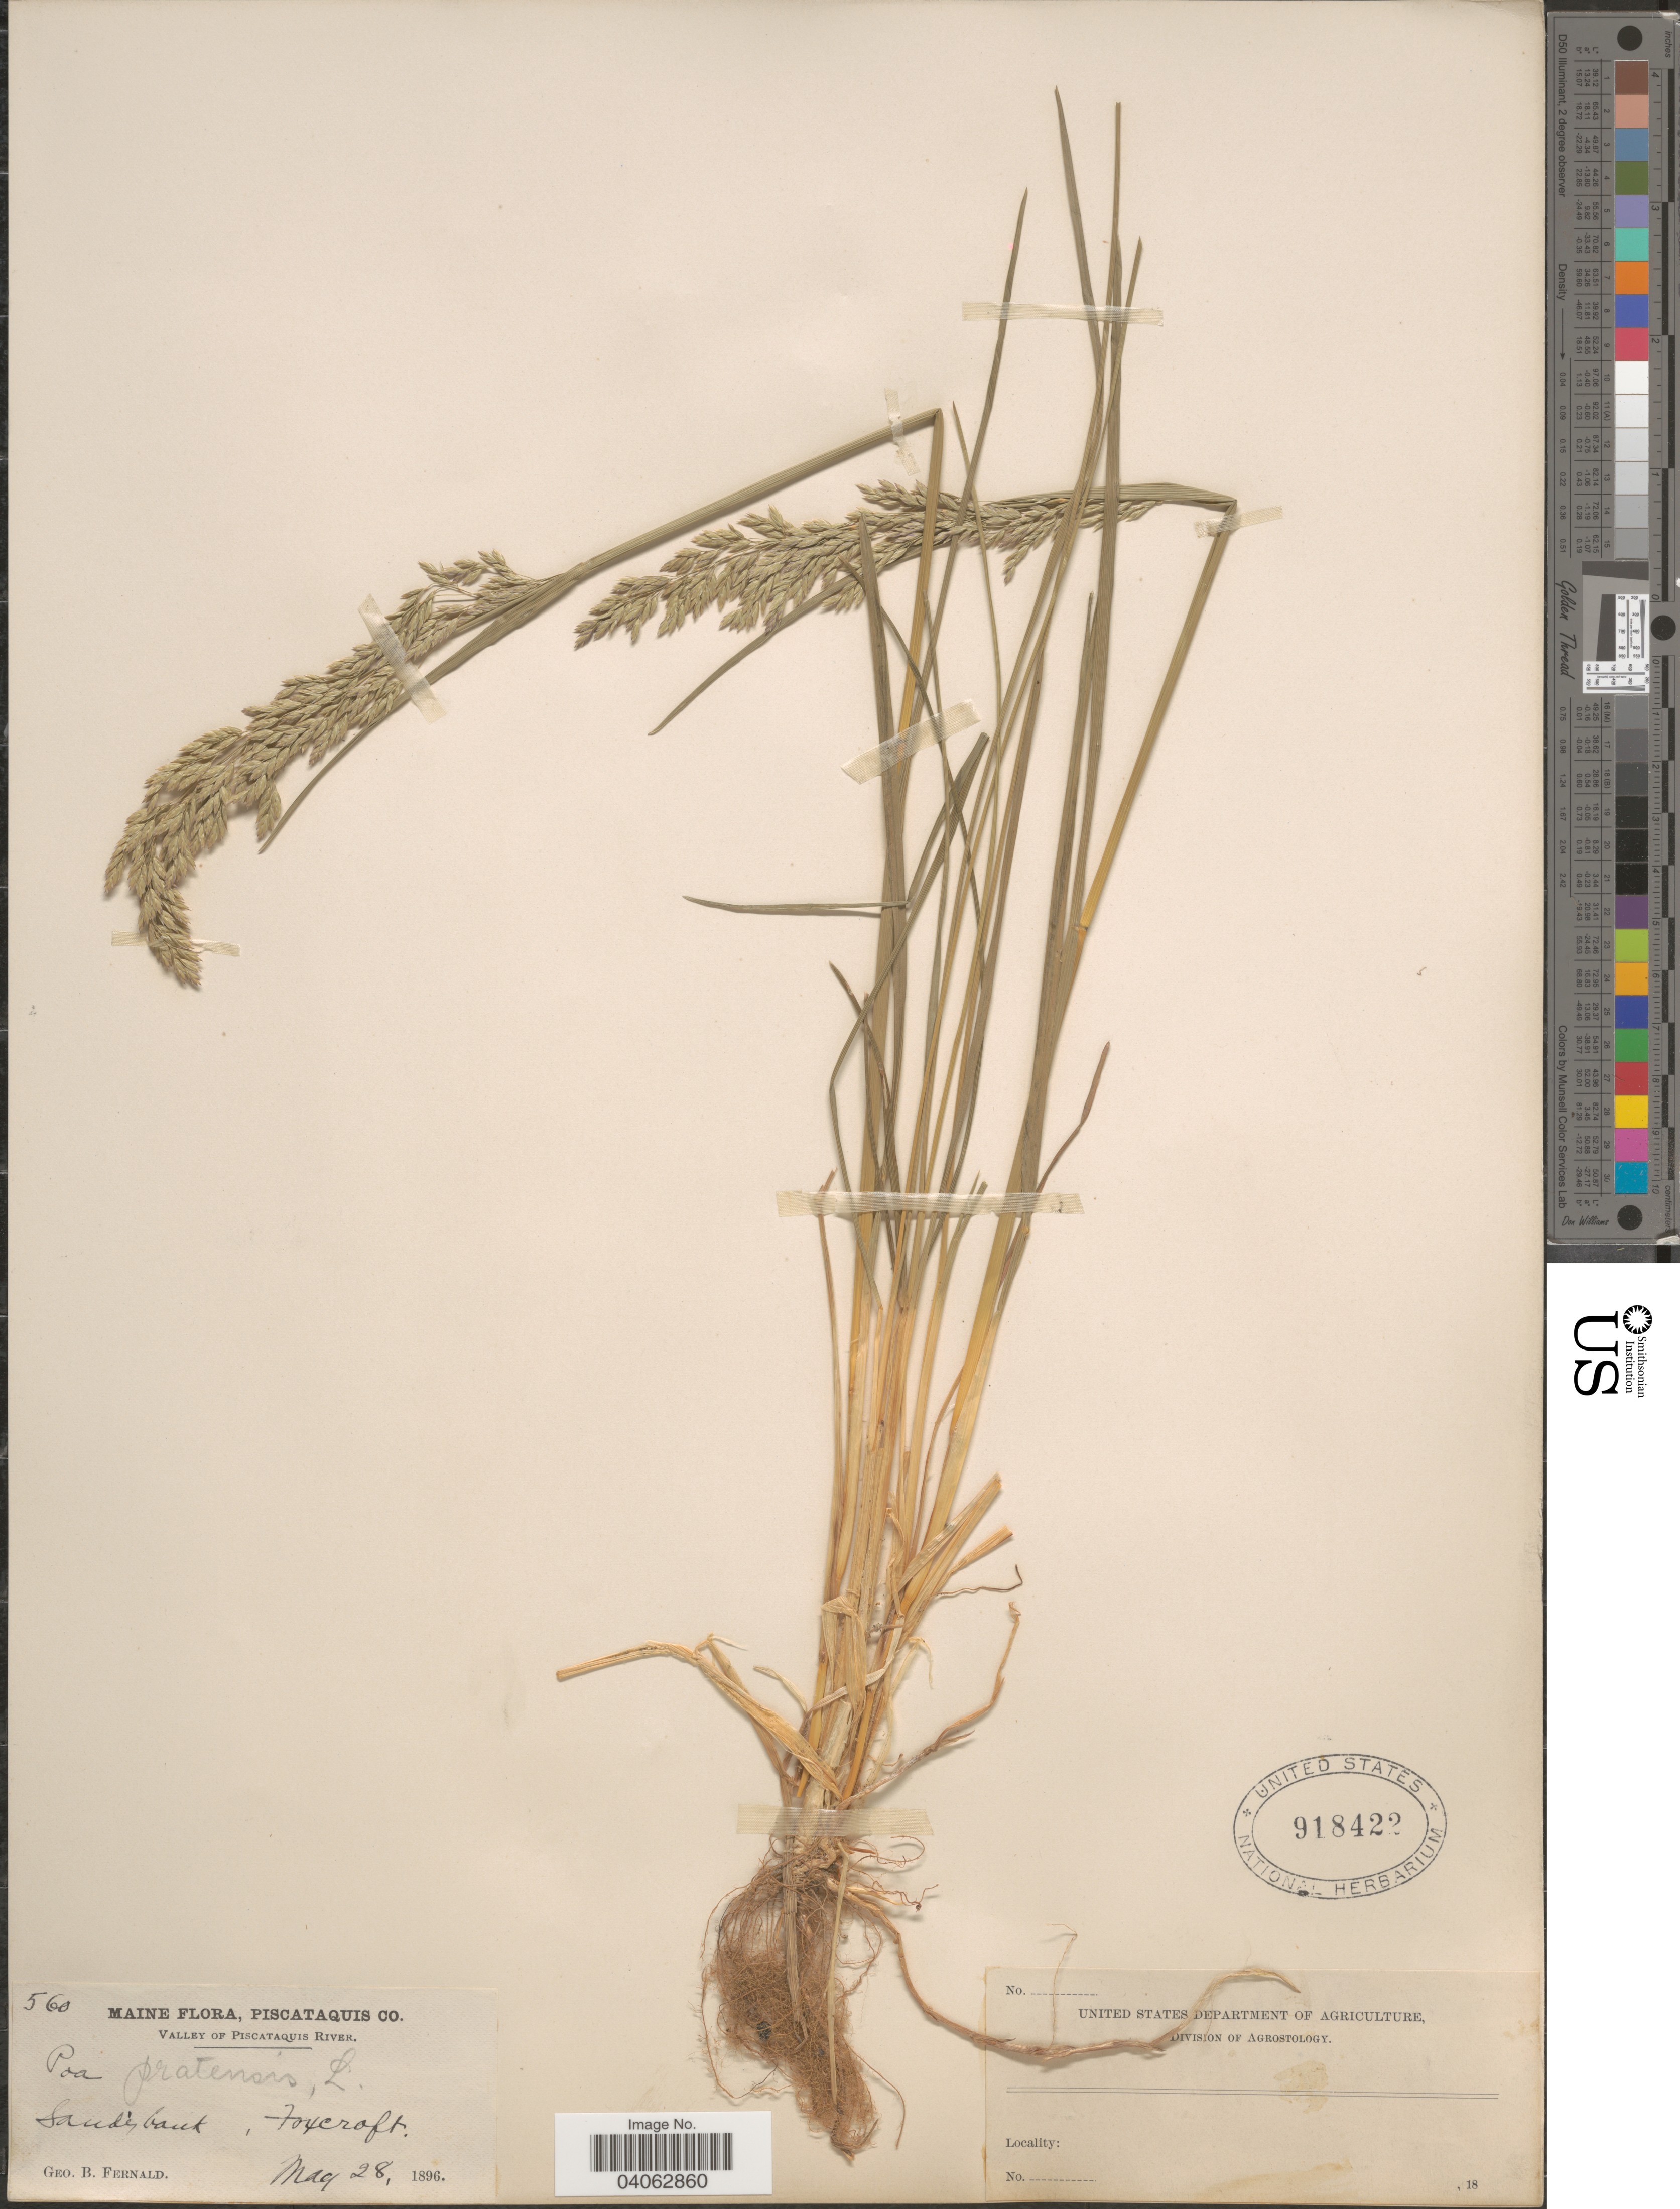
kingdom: Plantae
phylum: Tracheophyta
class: Liliopsida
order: Poales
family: Poaceae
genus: Poa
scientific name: Poa pratensis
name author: L.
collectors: G. B. Fernald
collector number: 560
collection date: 1896-05-28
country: United States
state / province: Maine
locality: Piscataquis Co. Valley of Piscataquis River. Foxcroft.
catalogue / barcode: US 918422